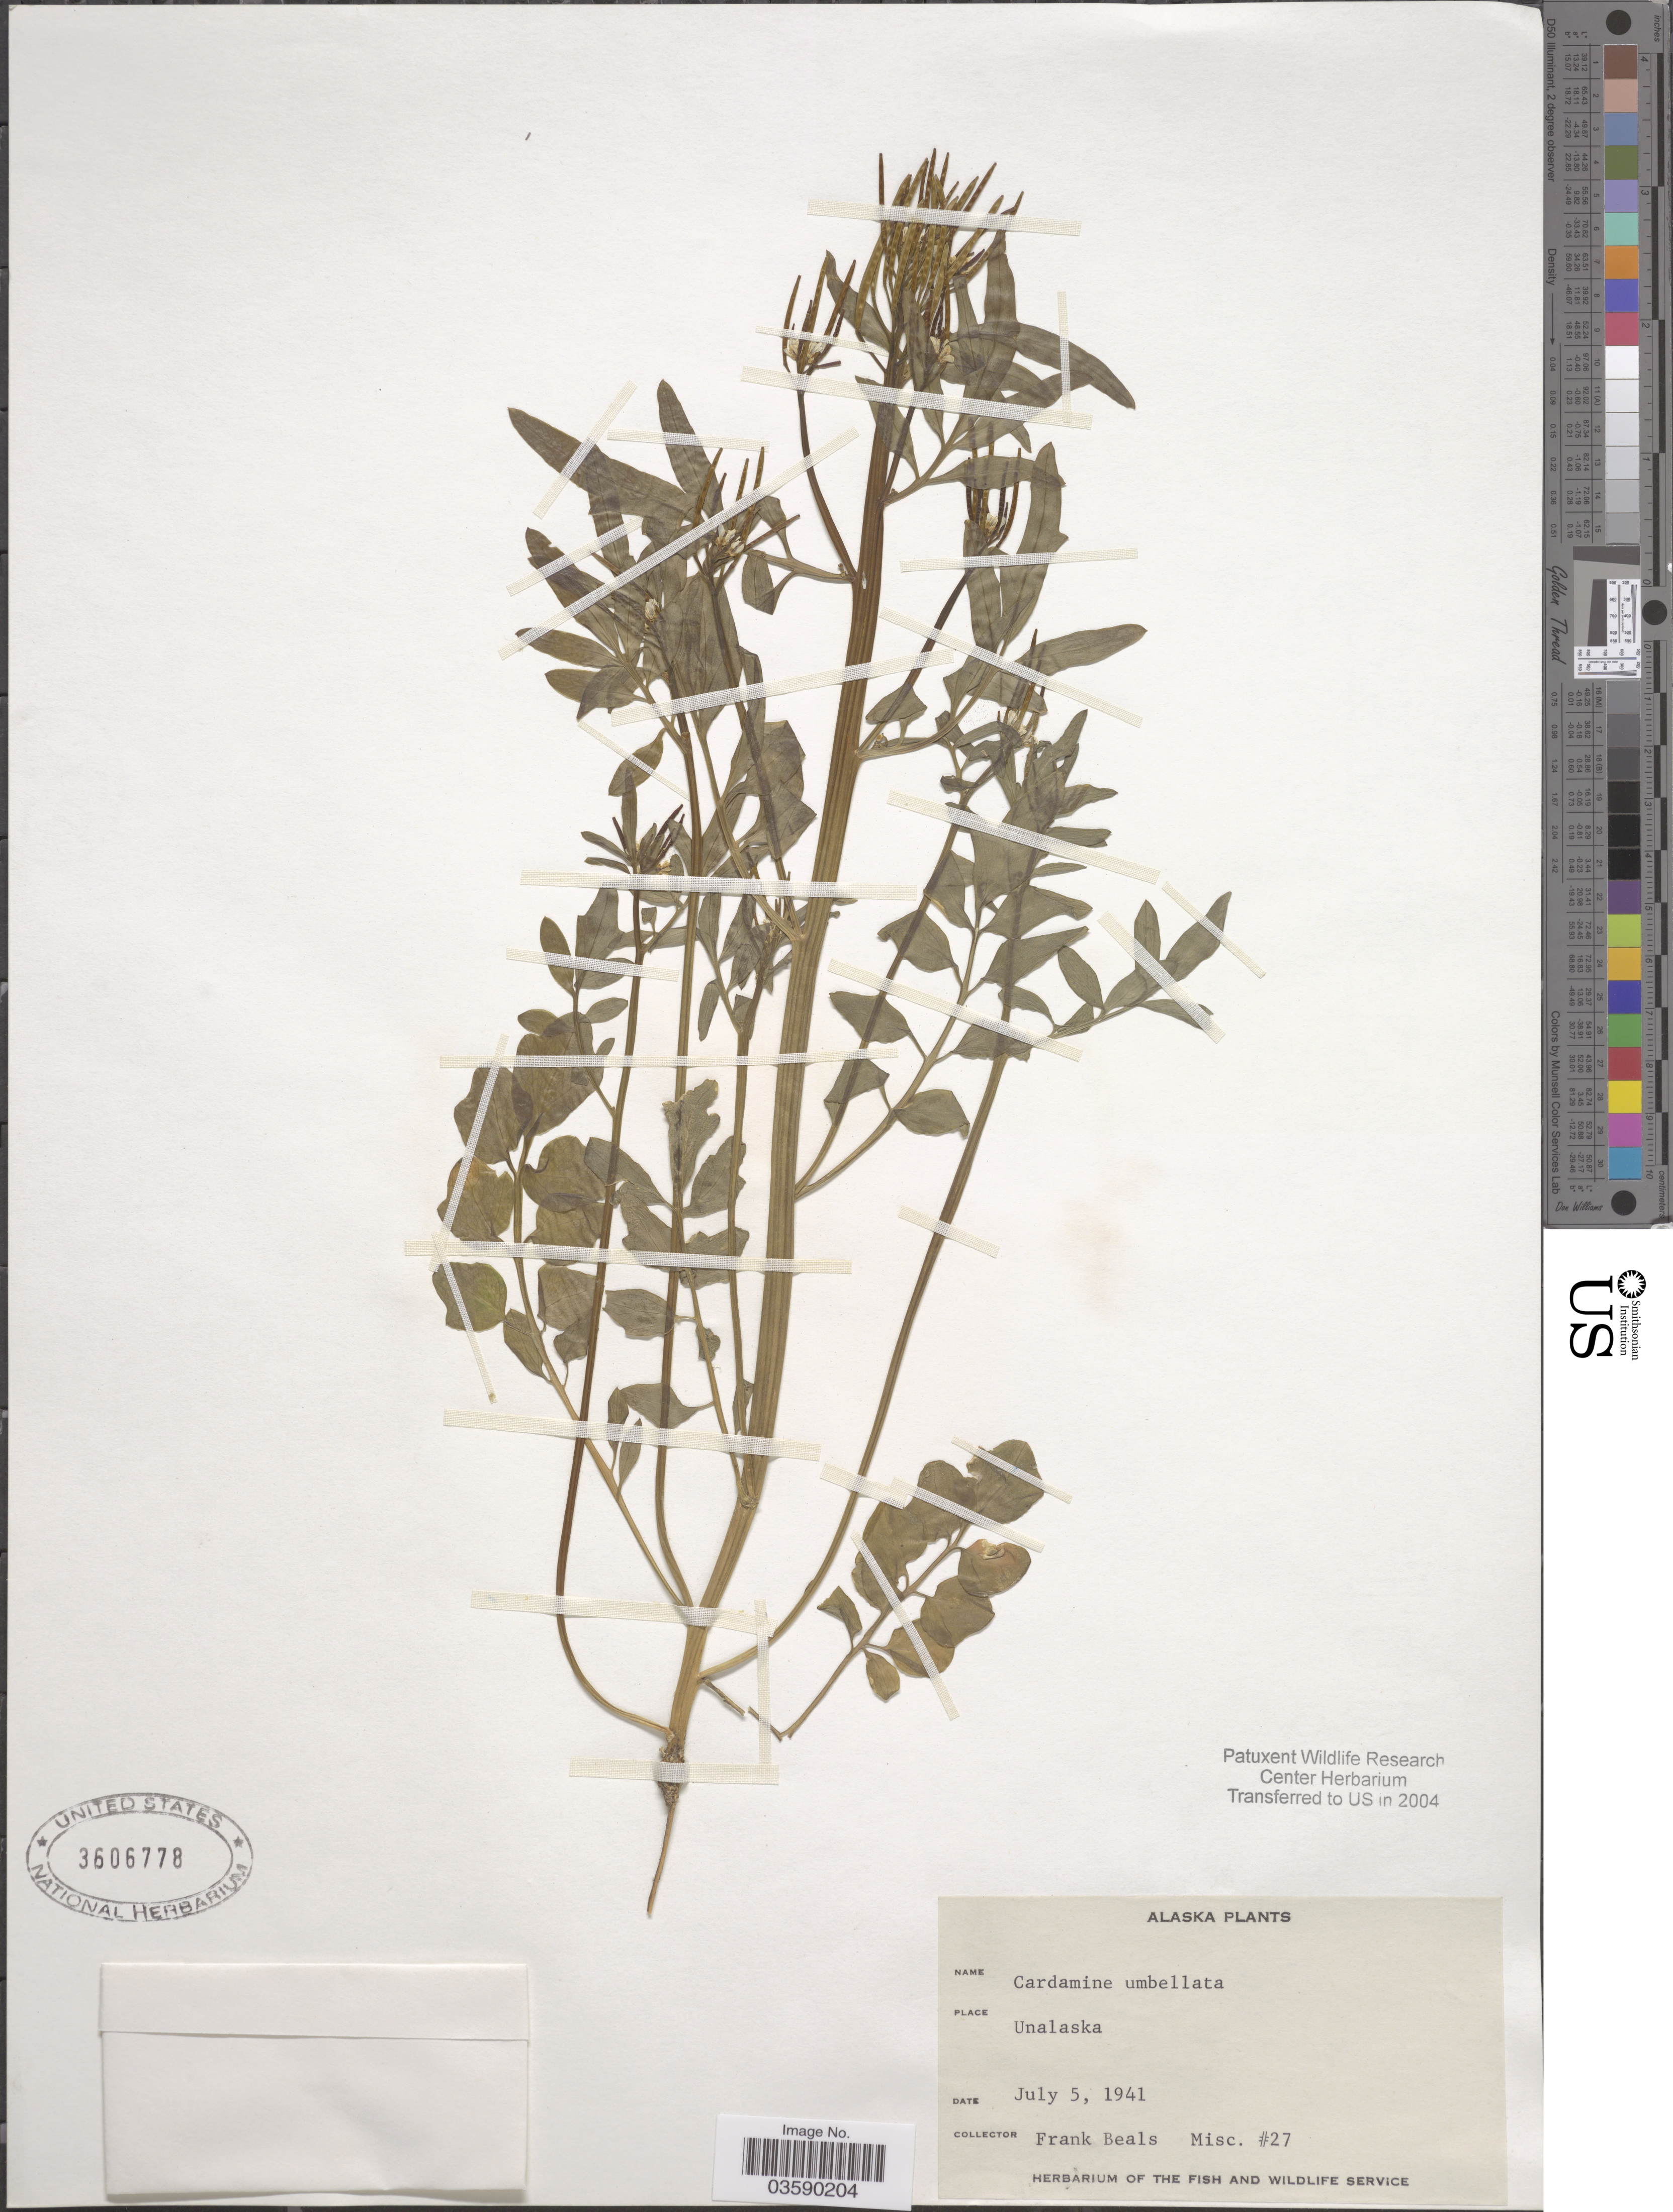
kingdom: Plantae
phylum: Tracheophyta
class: Magnoliopsida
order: Brassicales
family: Brassicaceae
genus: Cardamine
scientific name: Cardamine umbellata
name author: Greene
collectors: F. Beals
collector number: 27?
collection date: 1941-07-05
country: United States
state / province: Alaska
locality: Unalaska.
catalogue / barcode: US 3606778